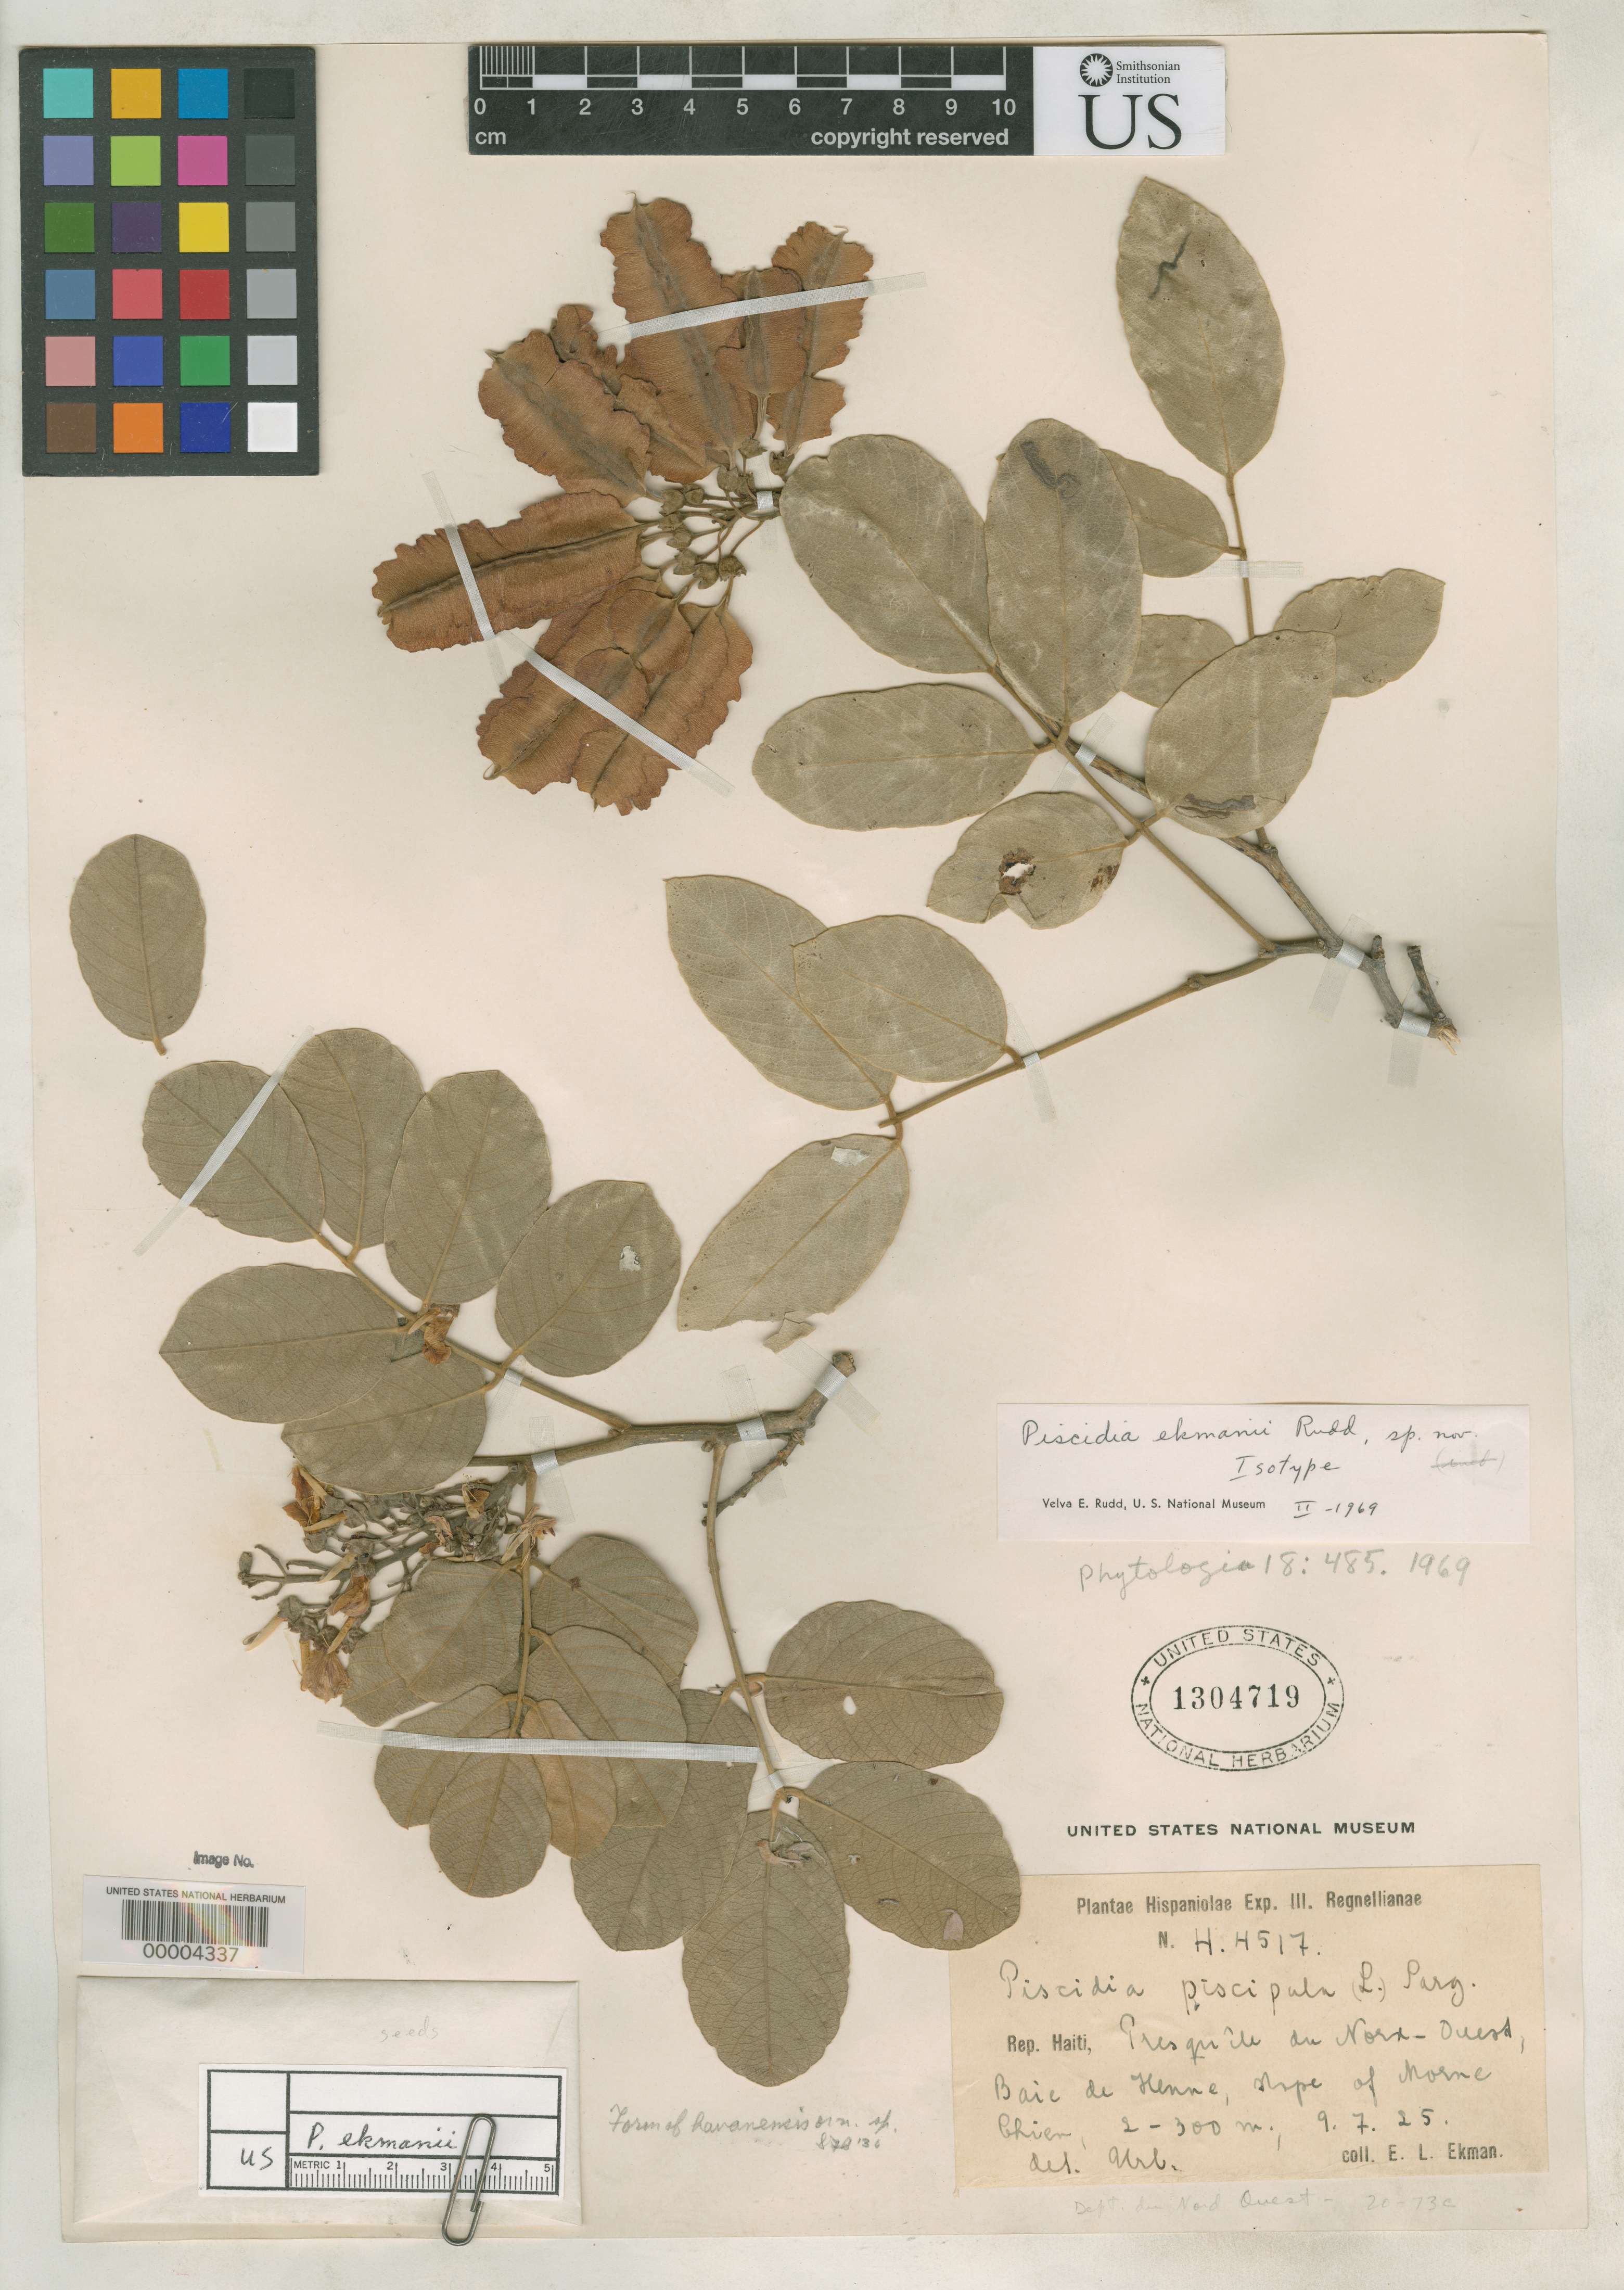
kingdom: Plantae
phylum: Tracheophyta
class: Magnoliopsida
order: Fabales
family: Fabaceae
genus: Piscidia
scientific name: Piscidia ekmanii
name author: Rudd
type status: Isotype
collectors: E. L. Ekman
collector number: H 4517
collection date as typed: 1925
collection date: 1925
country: Haiti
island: Hispaniola Island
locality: Morne Chien.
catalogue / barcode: US 1304719